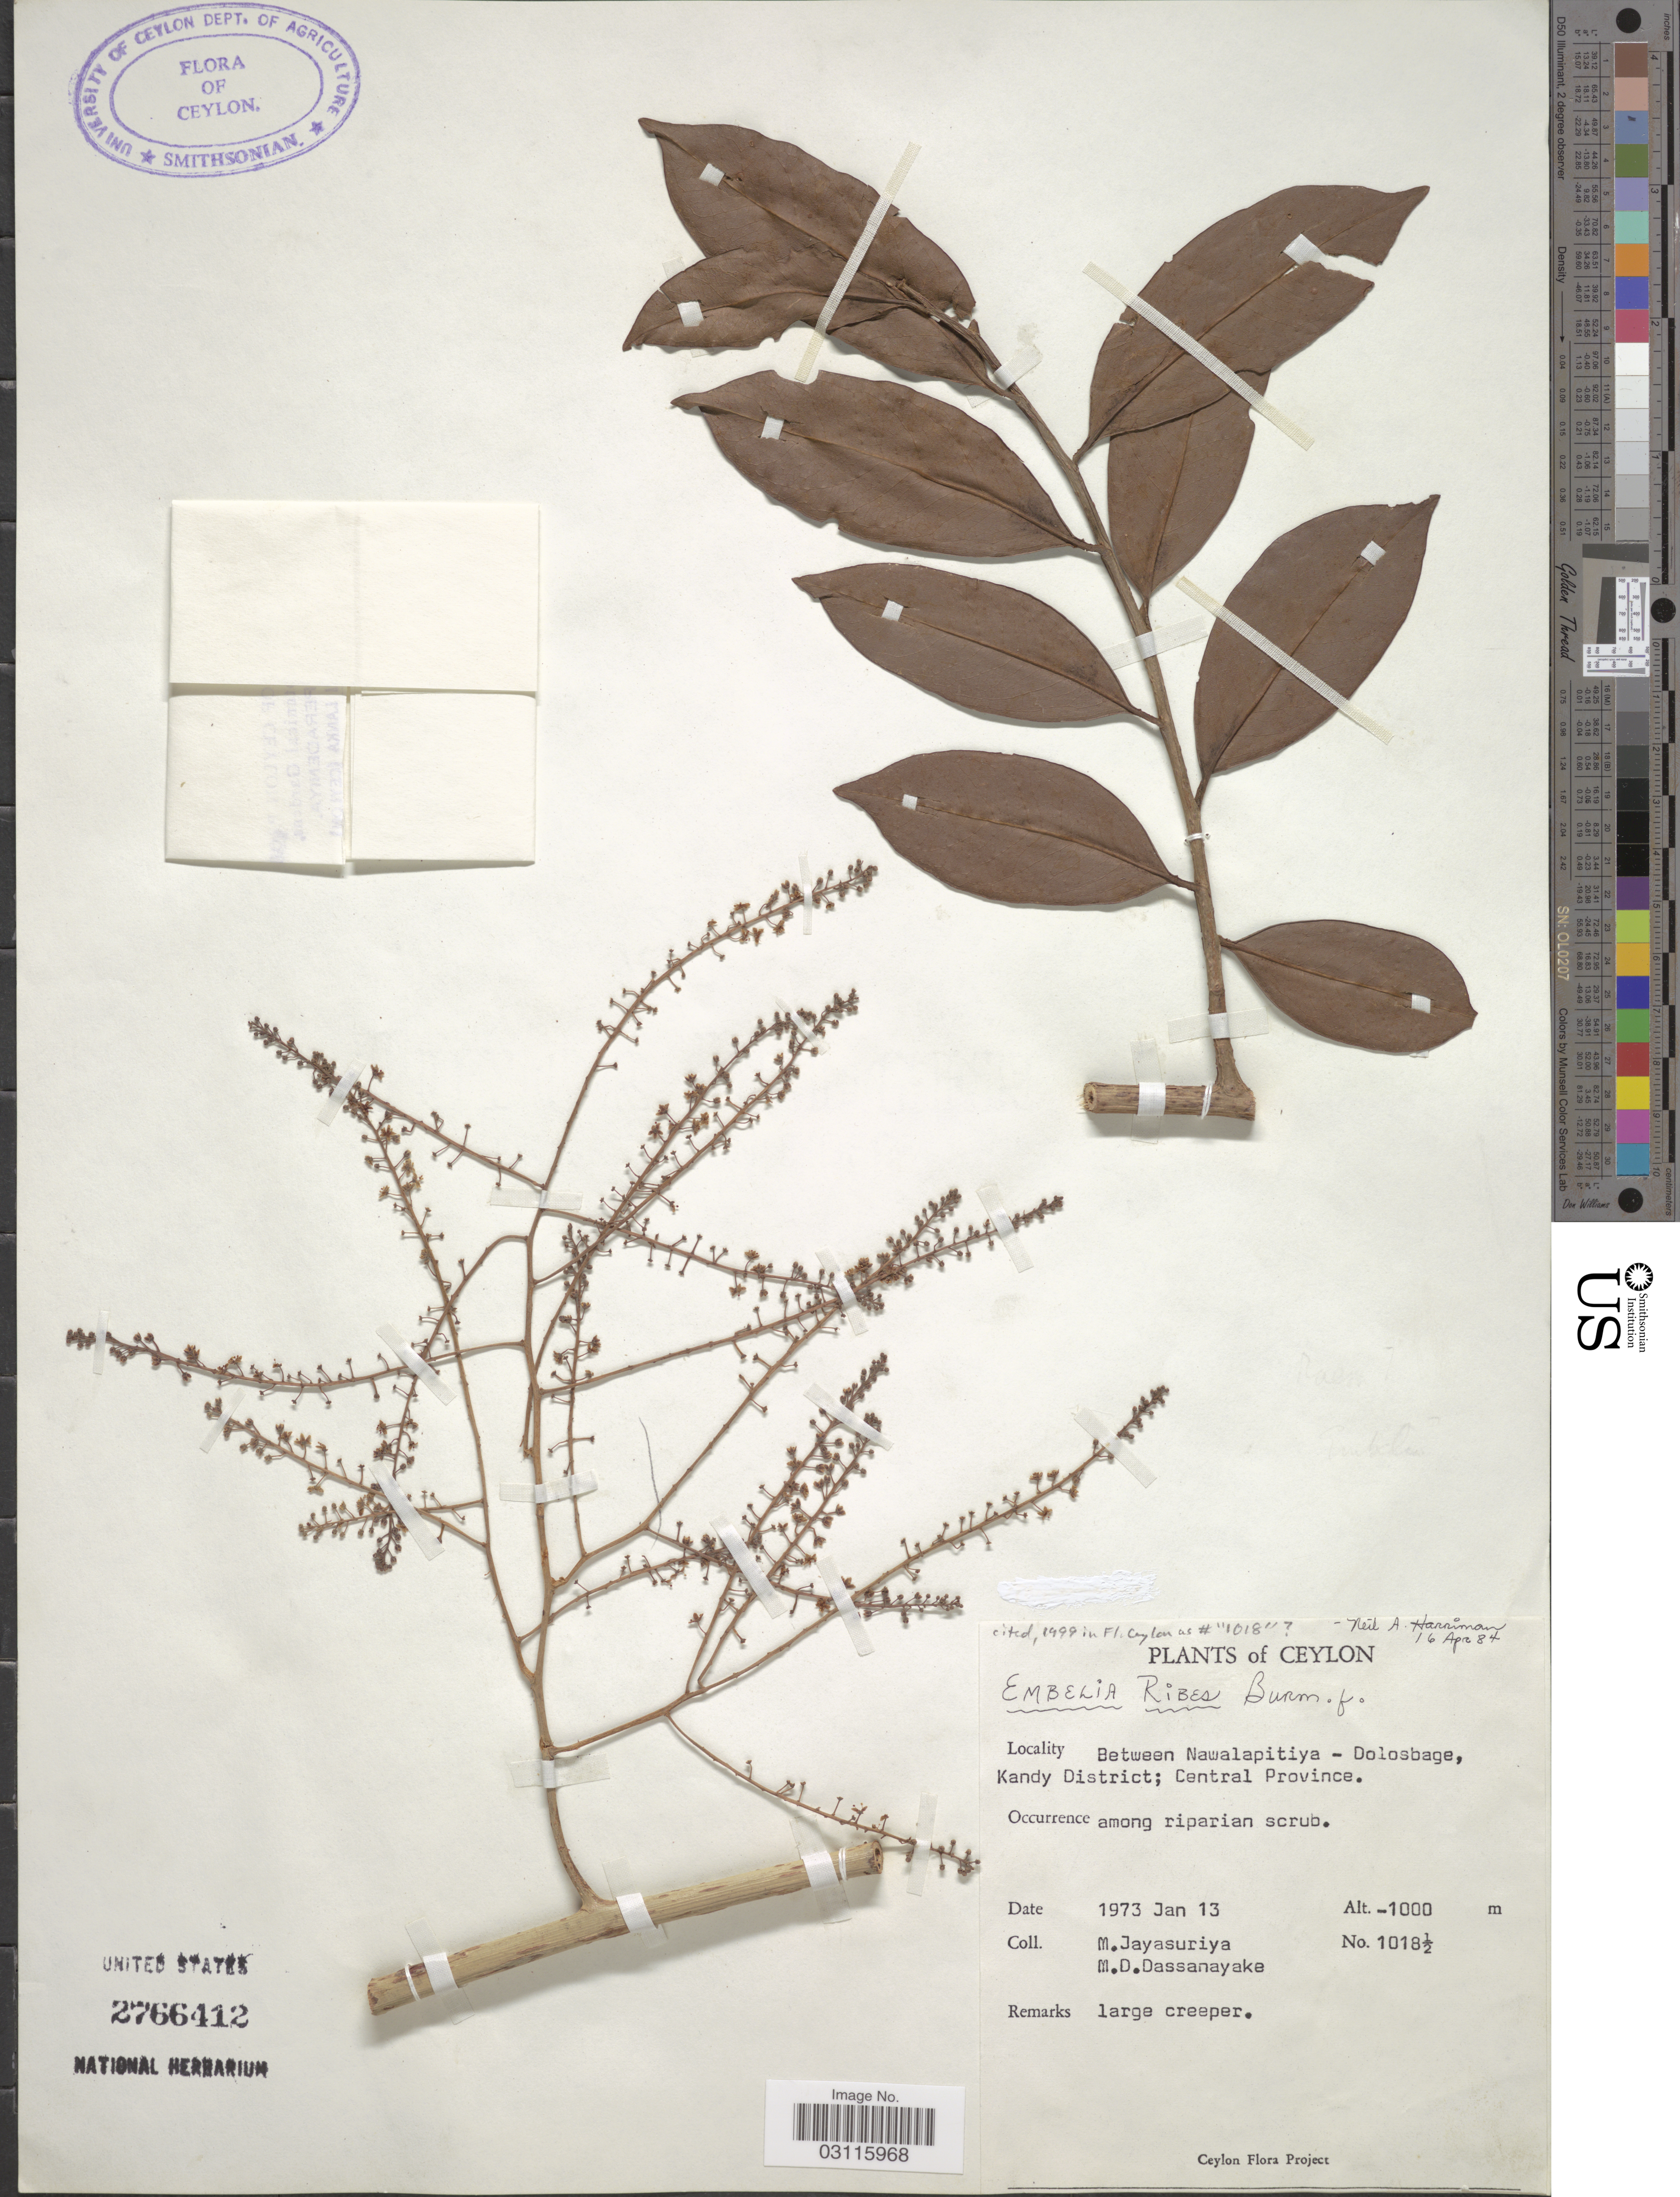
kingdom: Plantae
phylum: Tracheophyta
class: Magnoliopsida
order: Ericales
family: Primulaceae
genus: Embelia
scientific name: Embelia ribes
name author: Burm. f.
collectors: M. Jayasuriya & M. D. Dassanayake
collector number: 1018½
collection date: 1973-01-13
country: Sri Lanka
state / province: Central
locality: Ceylon, Between Nawalapitiya - Dolosbage, Kandy District.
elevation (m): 1000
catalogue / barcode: US 2766412